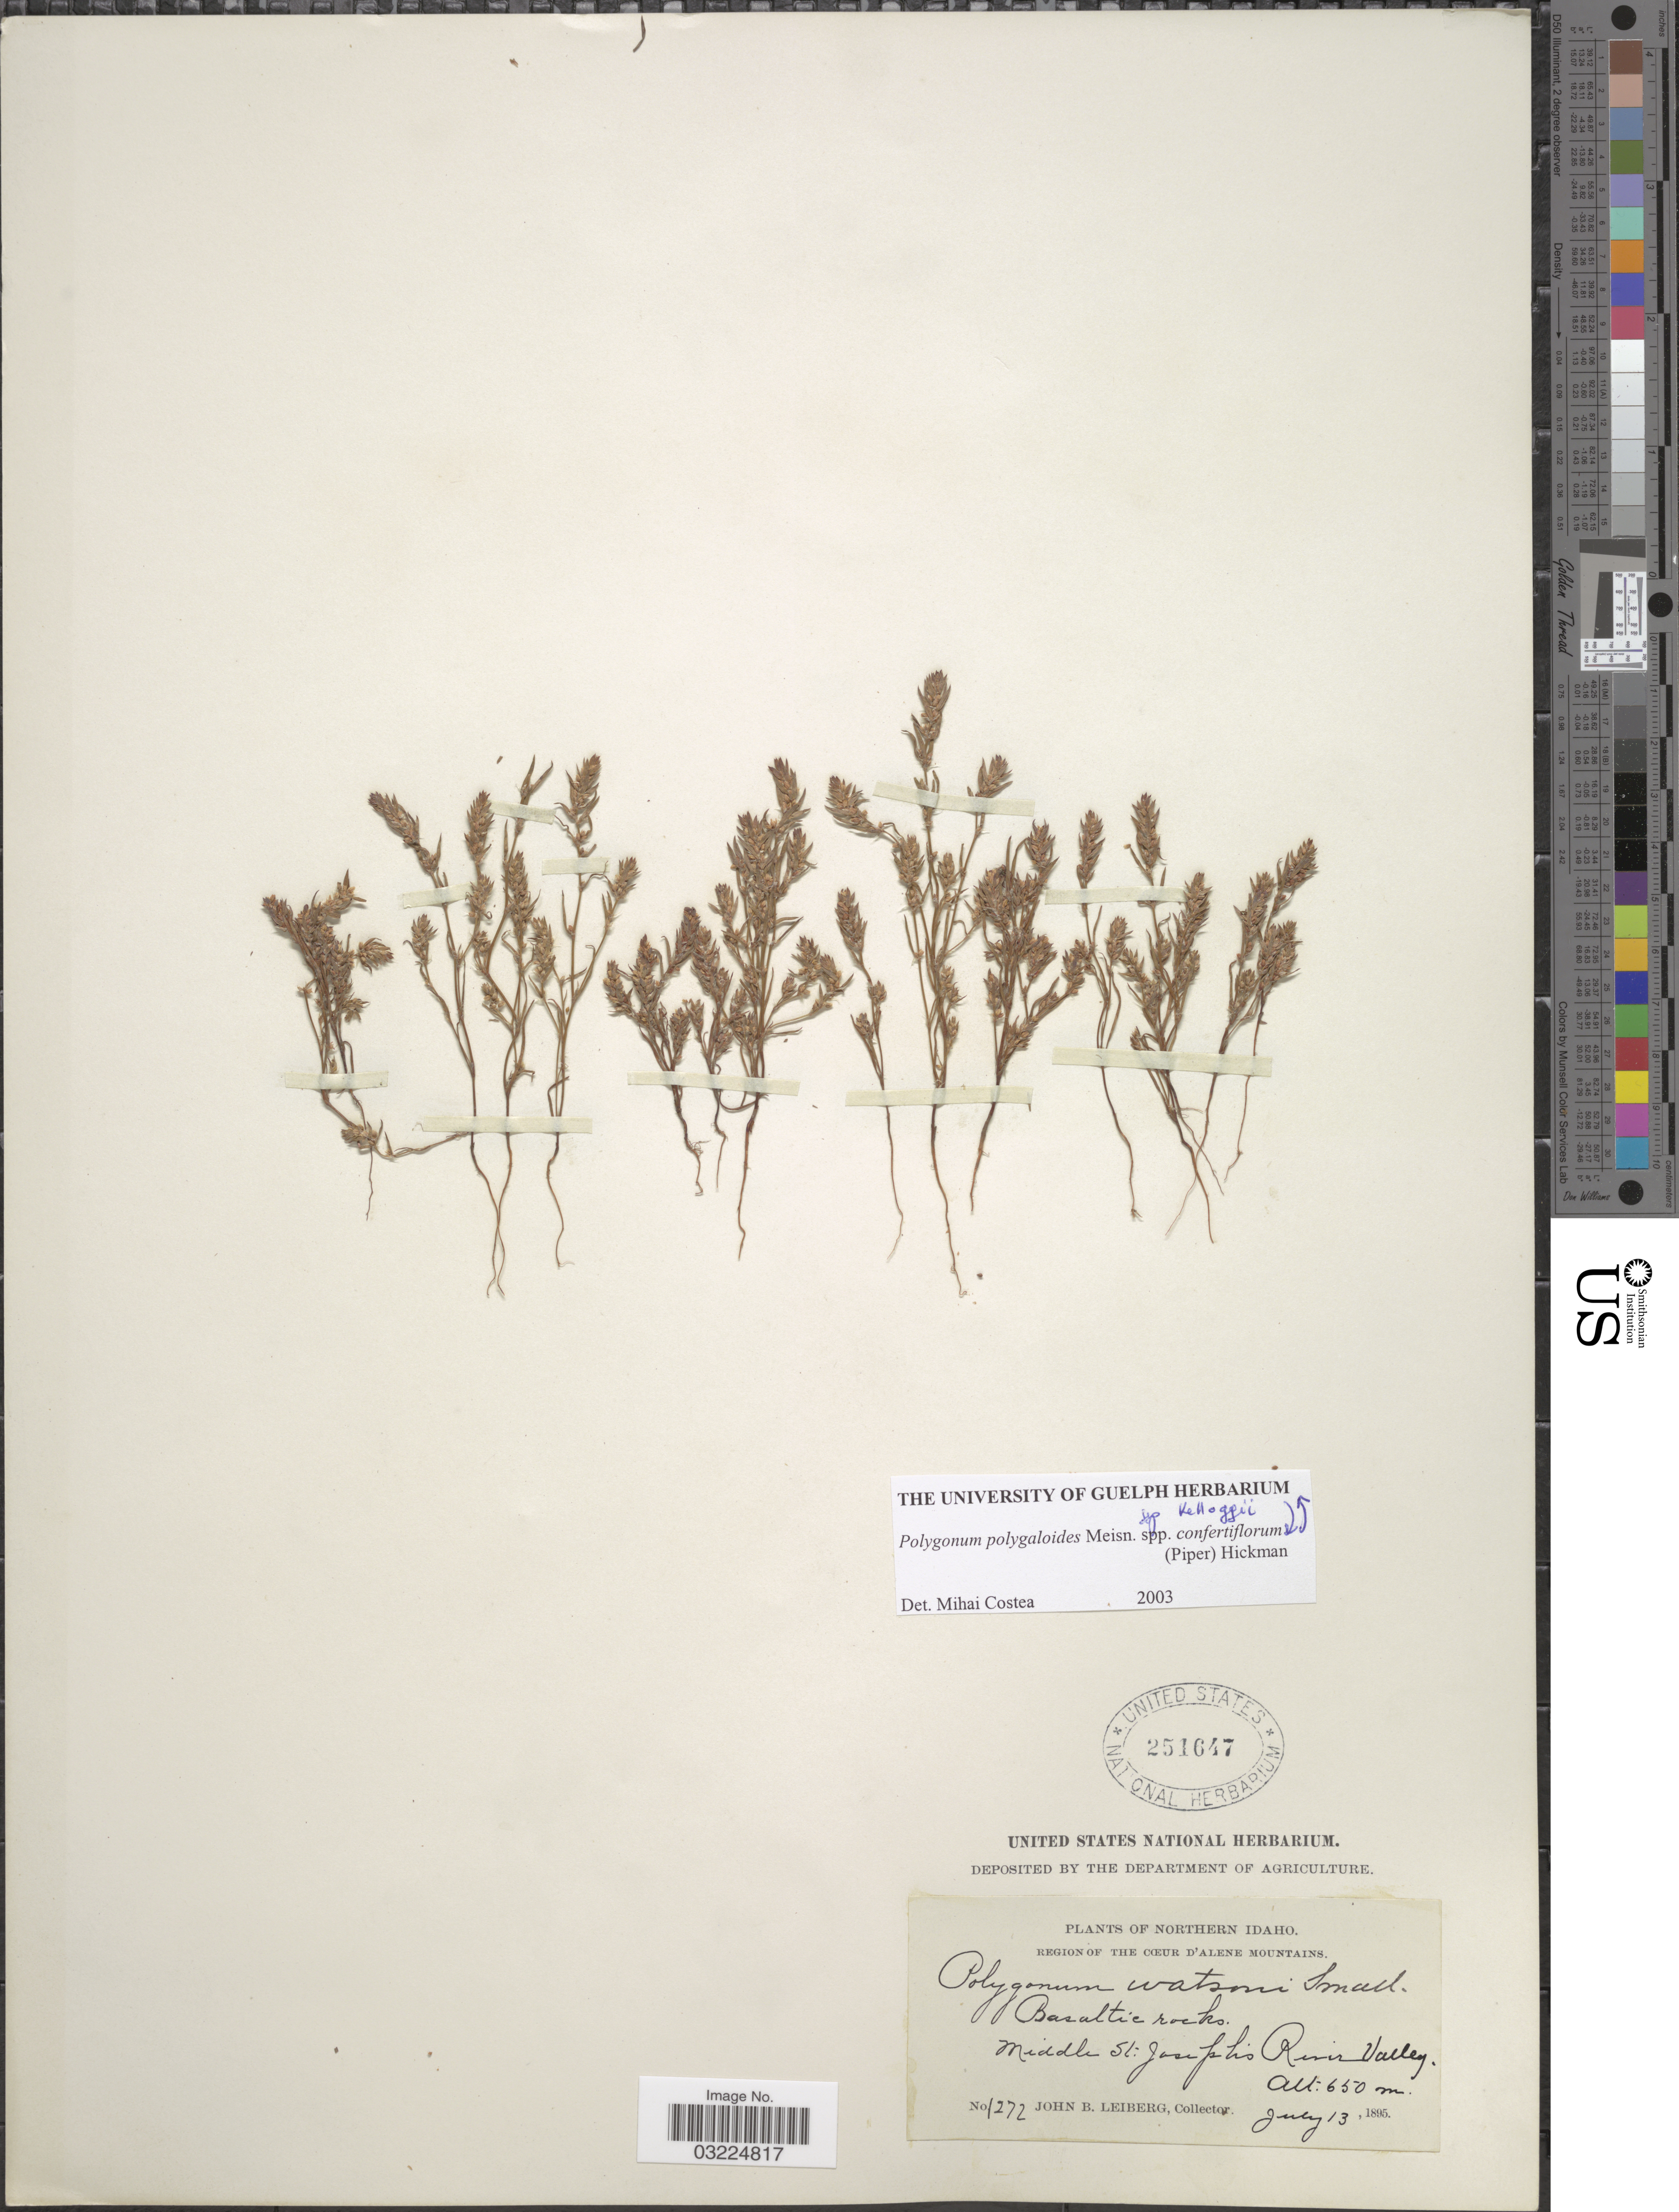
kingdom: Plantae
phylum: Tracheophyta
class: Magnoliopsida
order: Caryophyllales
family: Polygonaceae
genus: Polygonum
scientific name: Polygonum polygaloides subsp. confertiflorum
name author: (Nutt. ex Piper) Hickman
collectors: J. B. Leiberg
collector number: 1272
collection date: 1895-07-13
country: United States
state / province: Idaho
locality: Northern Idaho. Region of the Coeur d'Alene Mountains. Middle St. Joseph's River Valley.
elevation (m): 650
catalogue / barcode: US 251647